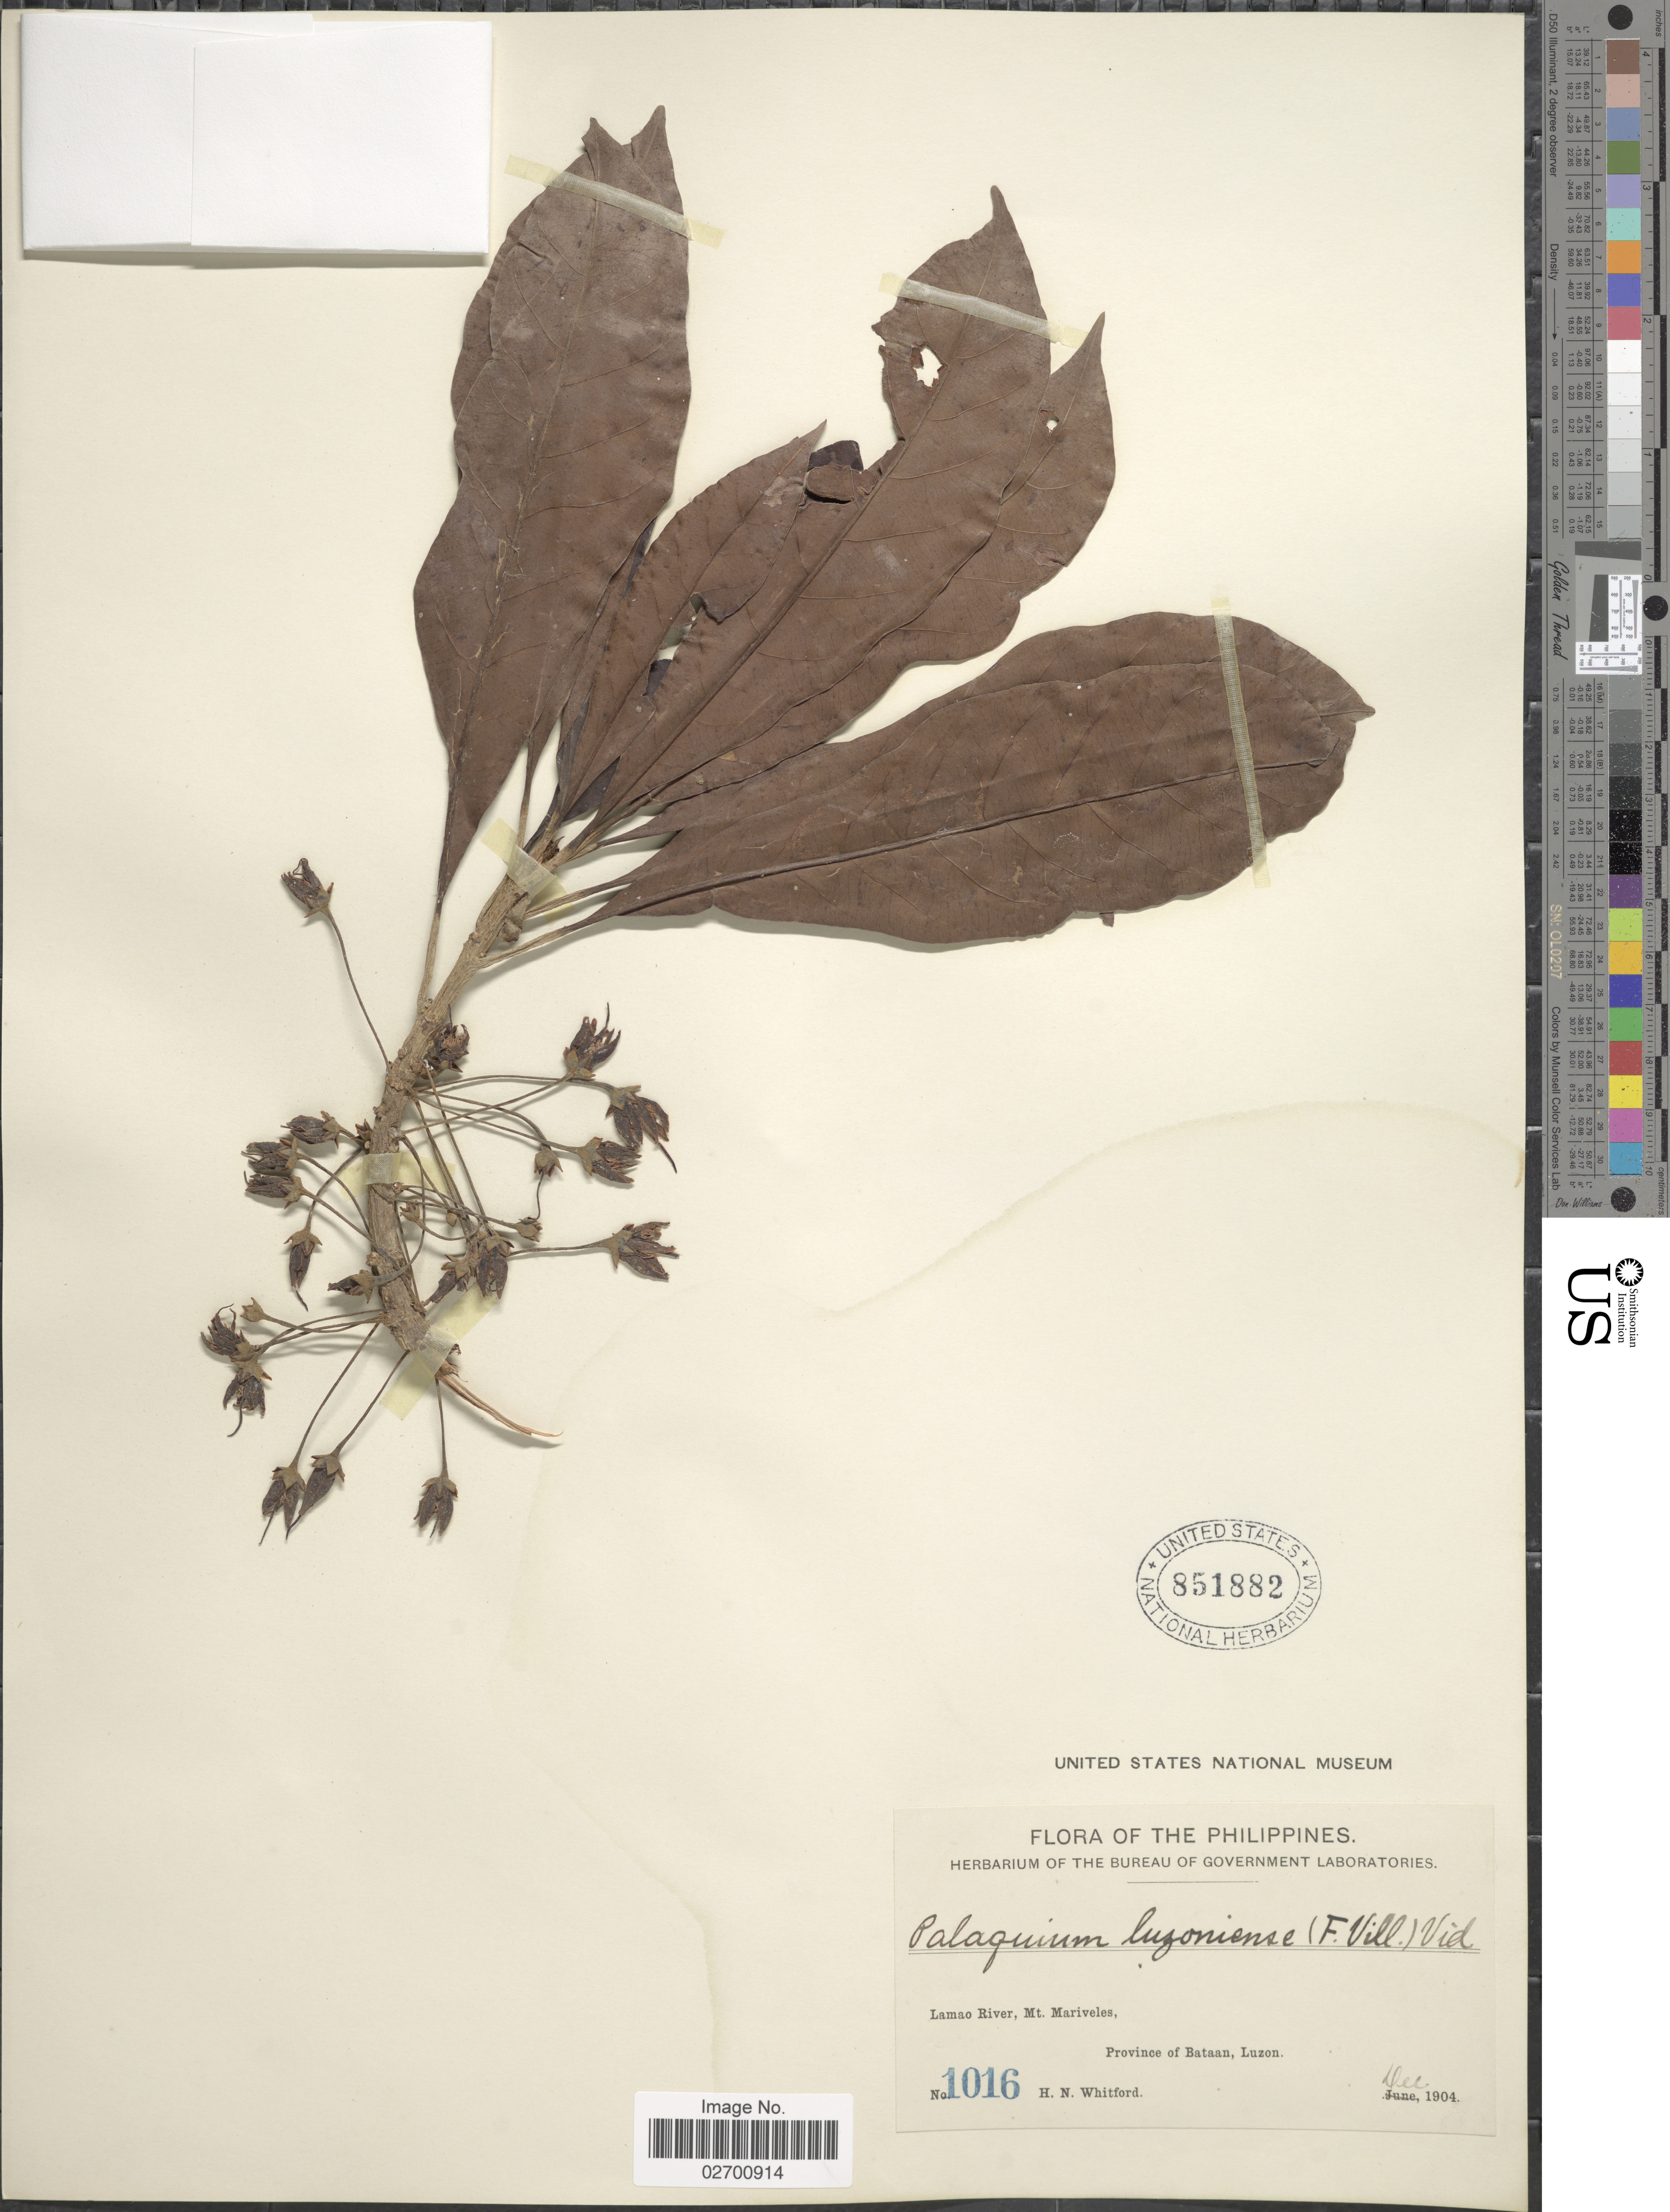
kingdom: Plantae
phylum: Tracheophyta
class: Magnoliopsida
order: Ericales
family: Sapotaceae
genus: Palaquium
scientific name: Palaquium luzoniense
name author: (Fern.-Vill.) S. Vidal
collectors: H. N. Whitford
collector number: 1016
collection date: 1904-12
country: Philippines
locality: Lamao River, Mt. Mariveles, Province of Bataan, Luzon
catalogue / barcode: US 851882